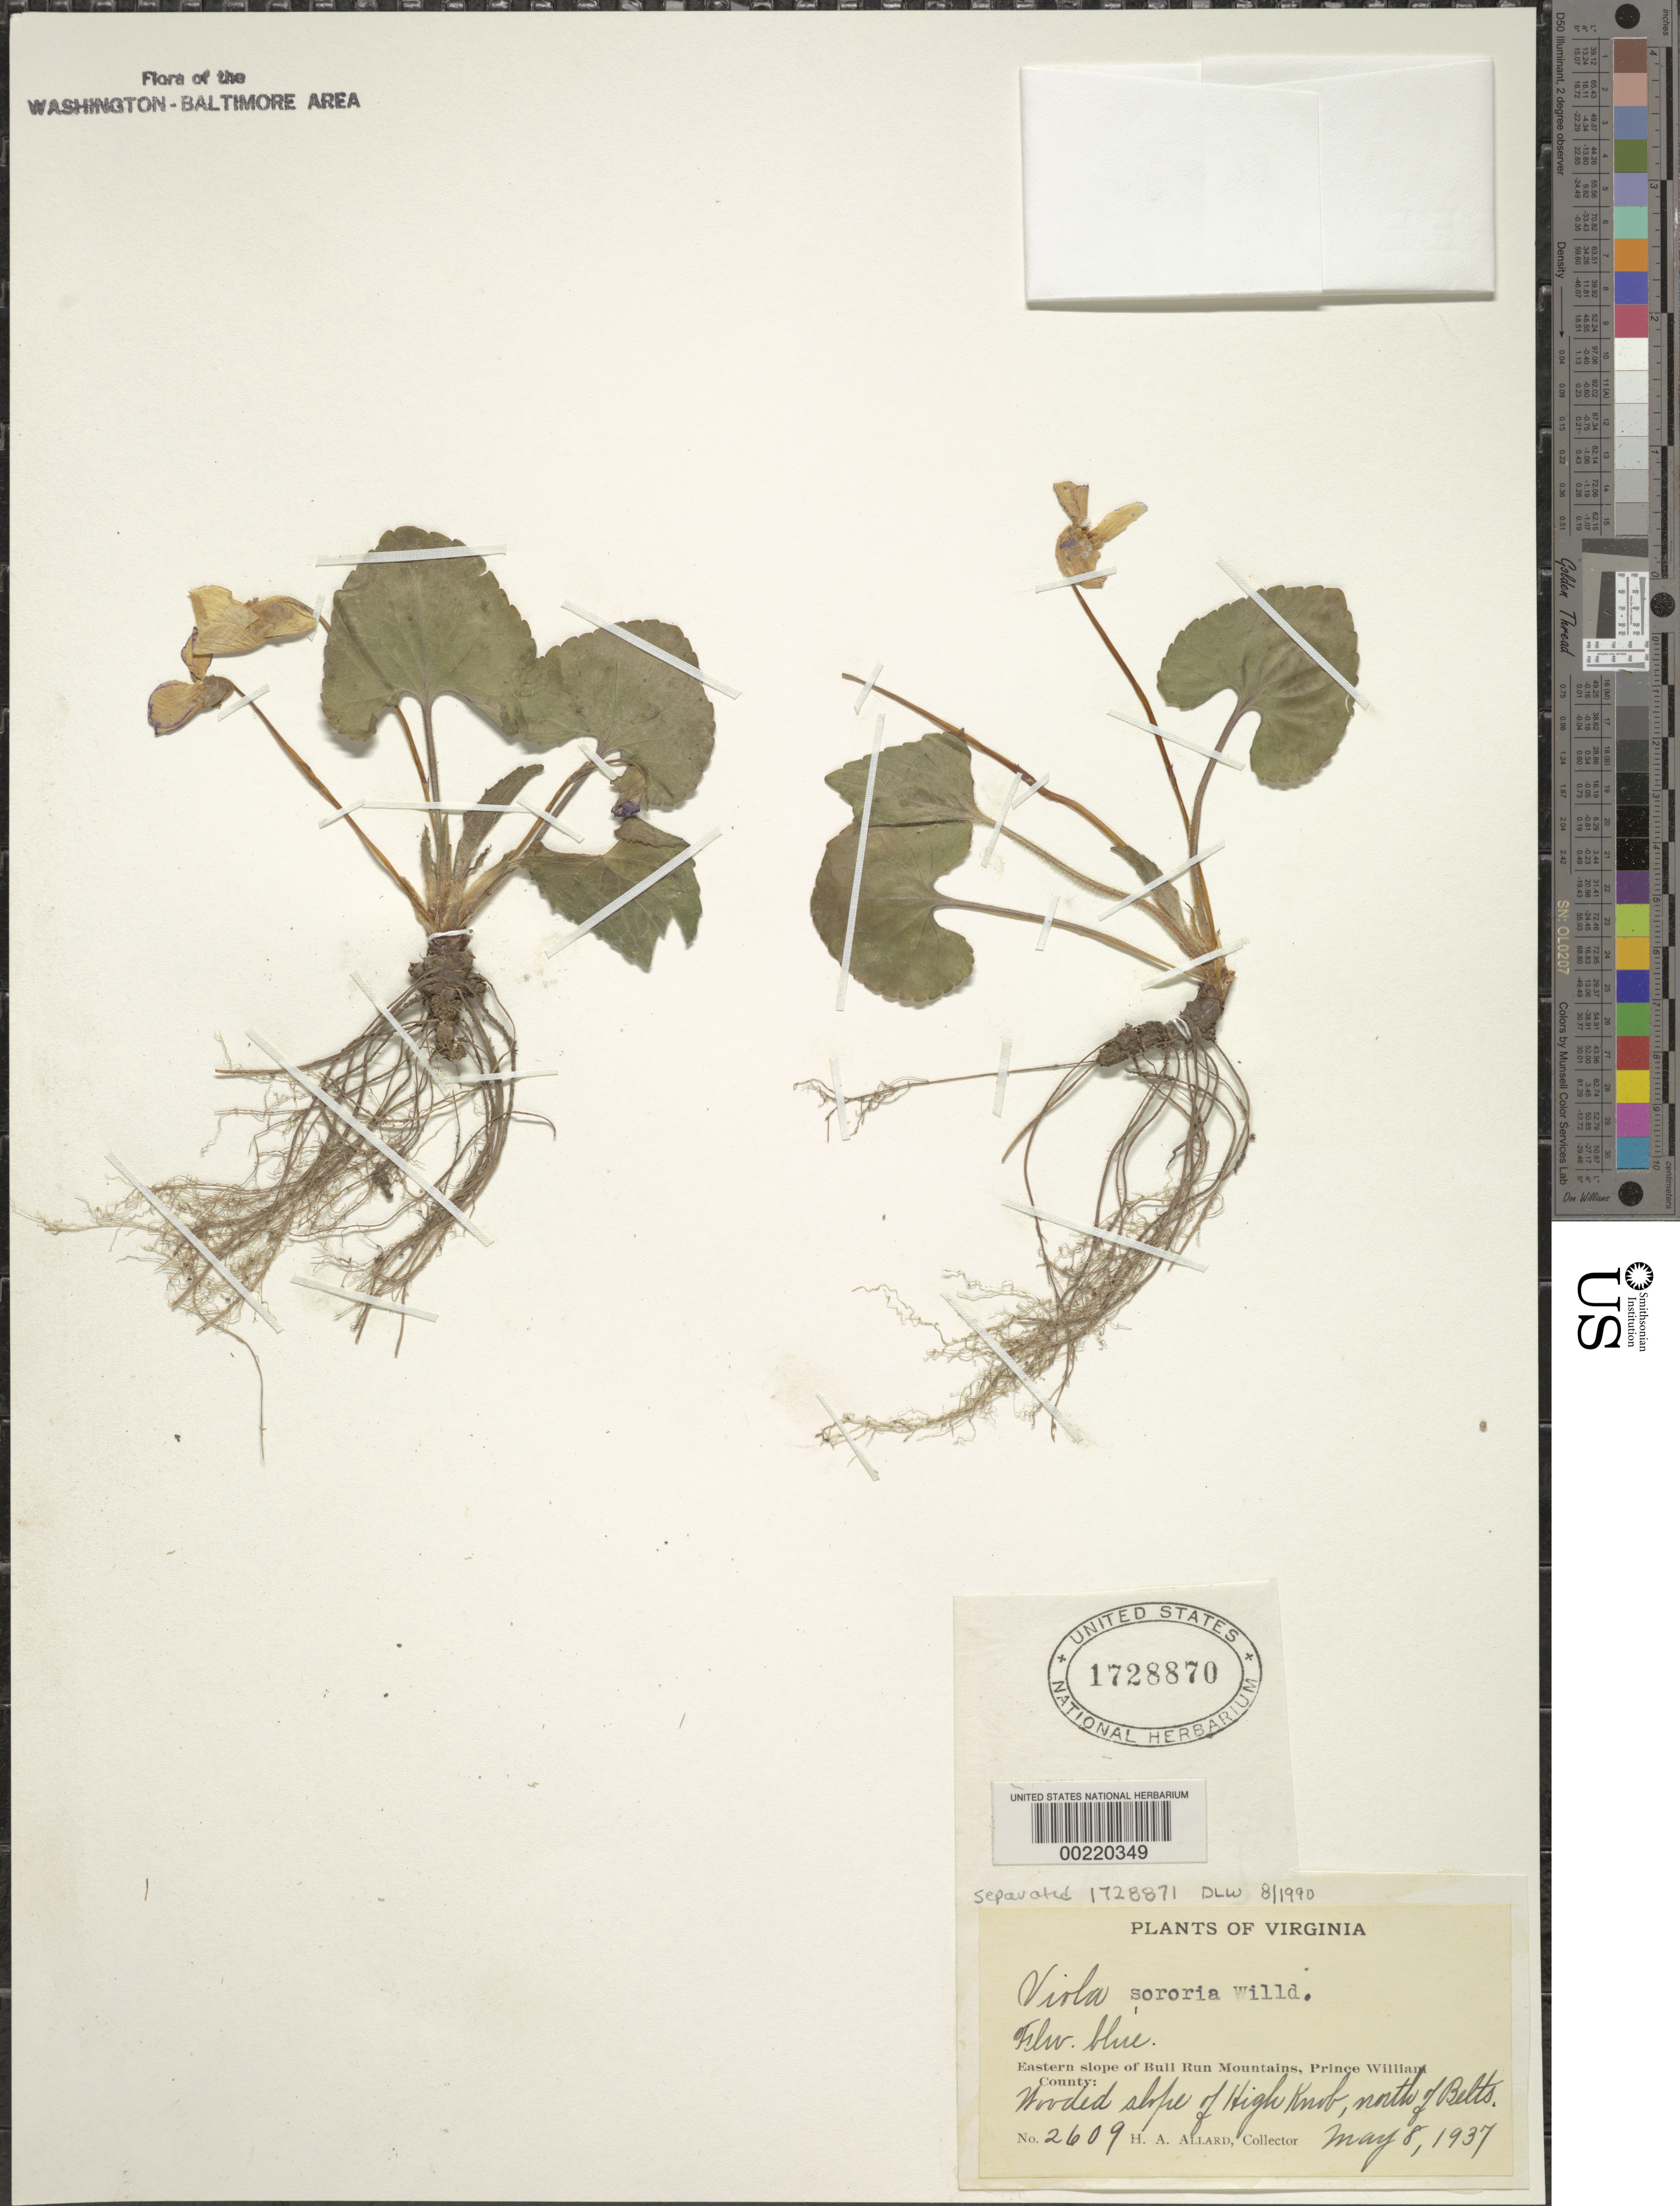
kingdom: Plantae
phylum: Tracheophyta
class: Magnoliopsida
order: Malpighiales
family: Violaceae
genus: Viola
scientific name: Viola sororia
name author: Willd.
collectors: H. A. Allard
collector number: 2609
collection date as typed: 08 May 1937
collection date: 1937-05-08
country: United States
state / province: Virginia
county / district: Prince William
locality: High Knob, north of Belts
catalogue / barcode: US 1728870